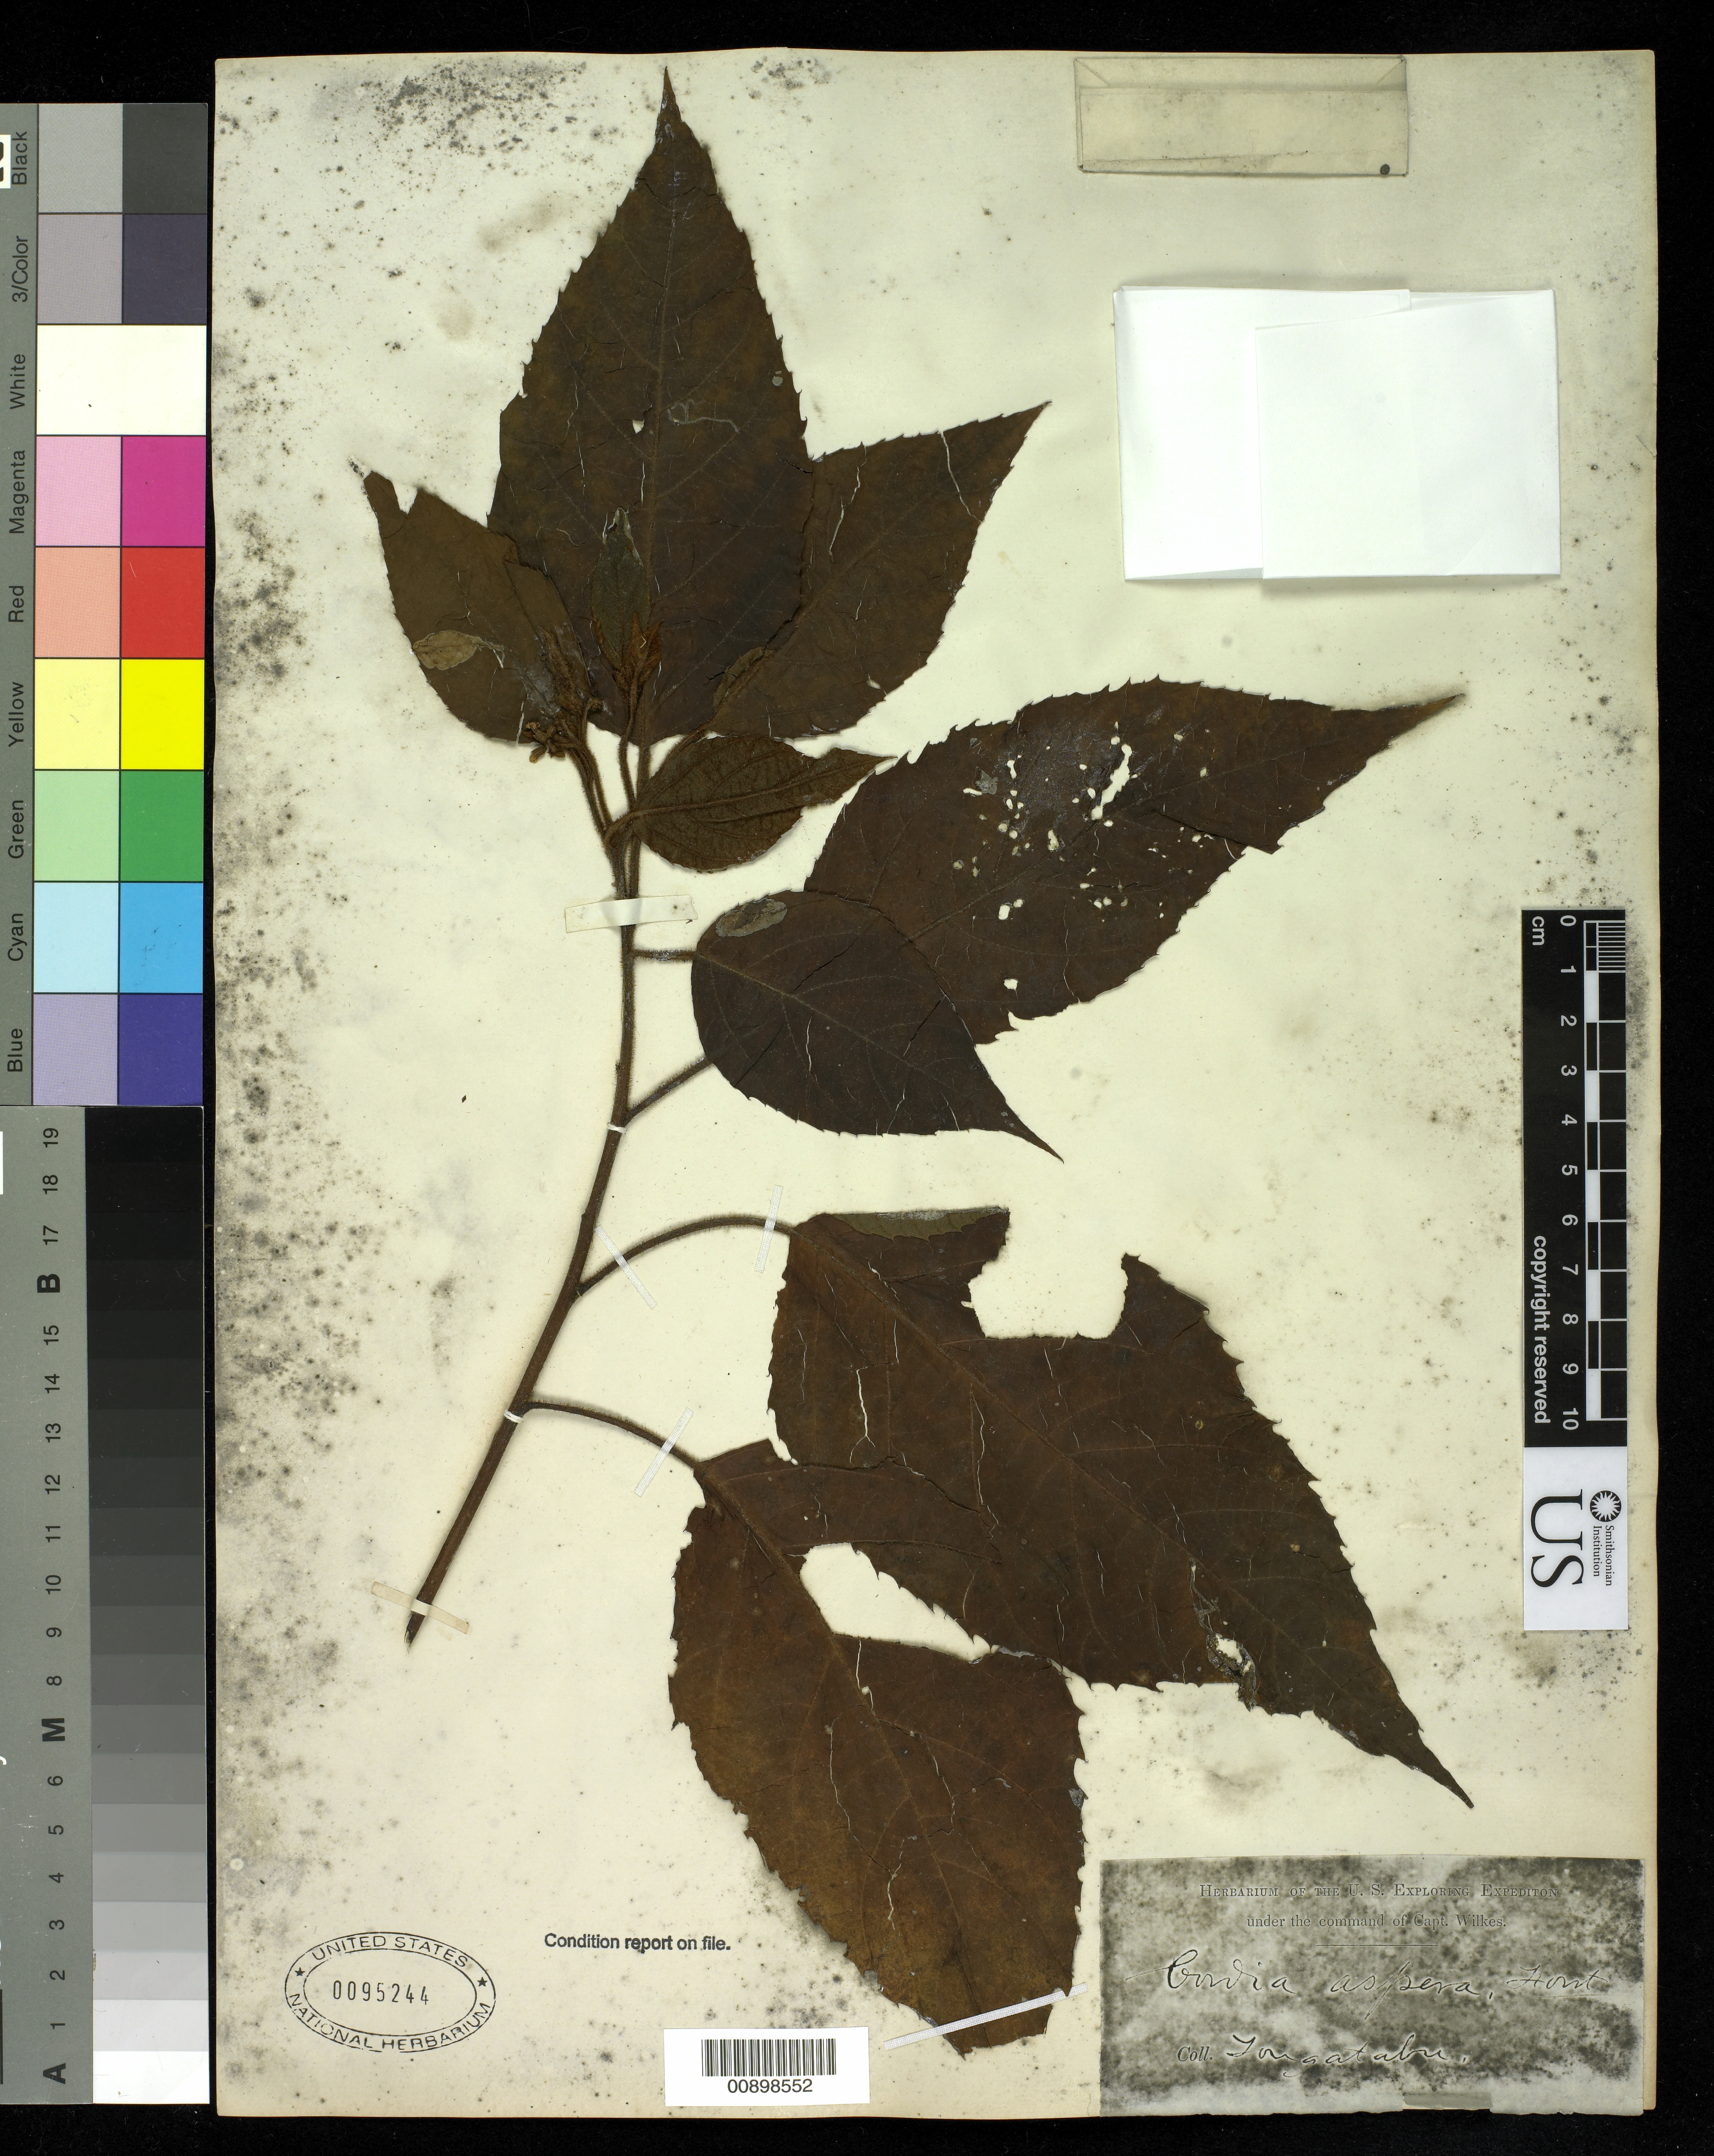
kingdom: Plantae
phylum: Tracheophyta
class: Magnoliopsida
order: Boraginales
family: Cordiaceae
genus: Cordia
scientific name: Cordia aspera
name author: G. Forst.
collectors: Wilkes Explor. Exped.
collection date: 1838/1842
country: Tonga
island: Tongatapu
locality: Tonga-tabu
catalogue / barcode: US 95244